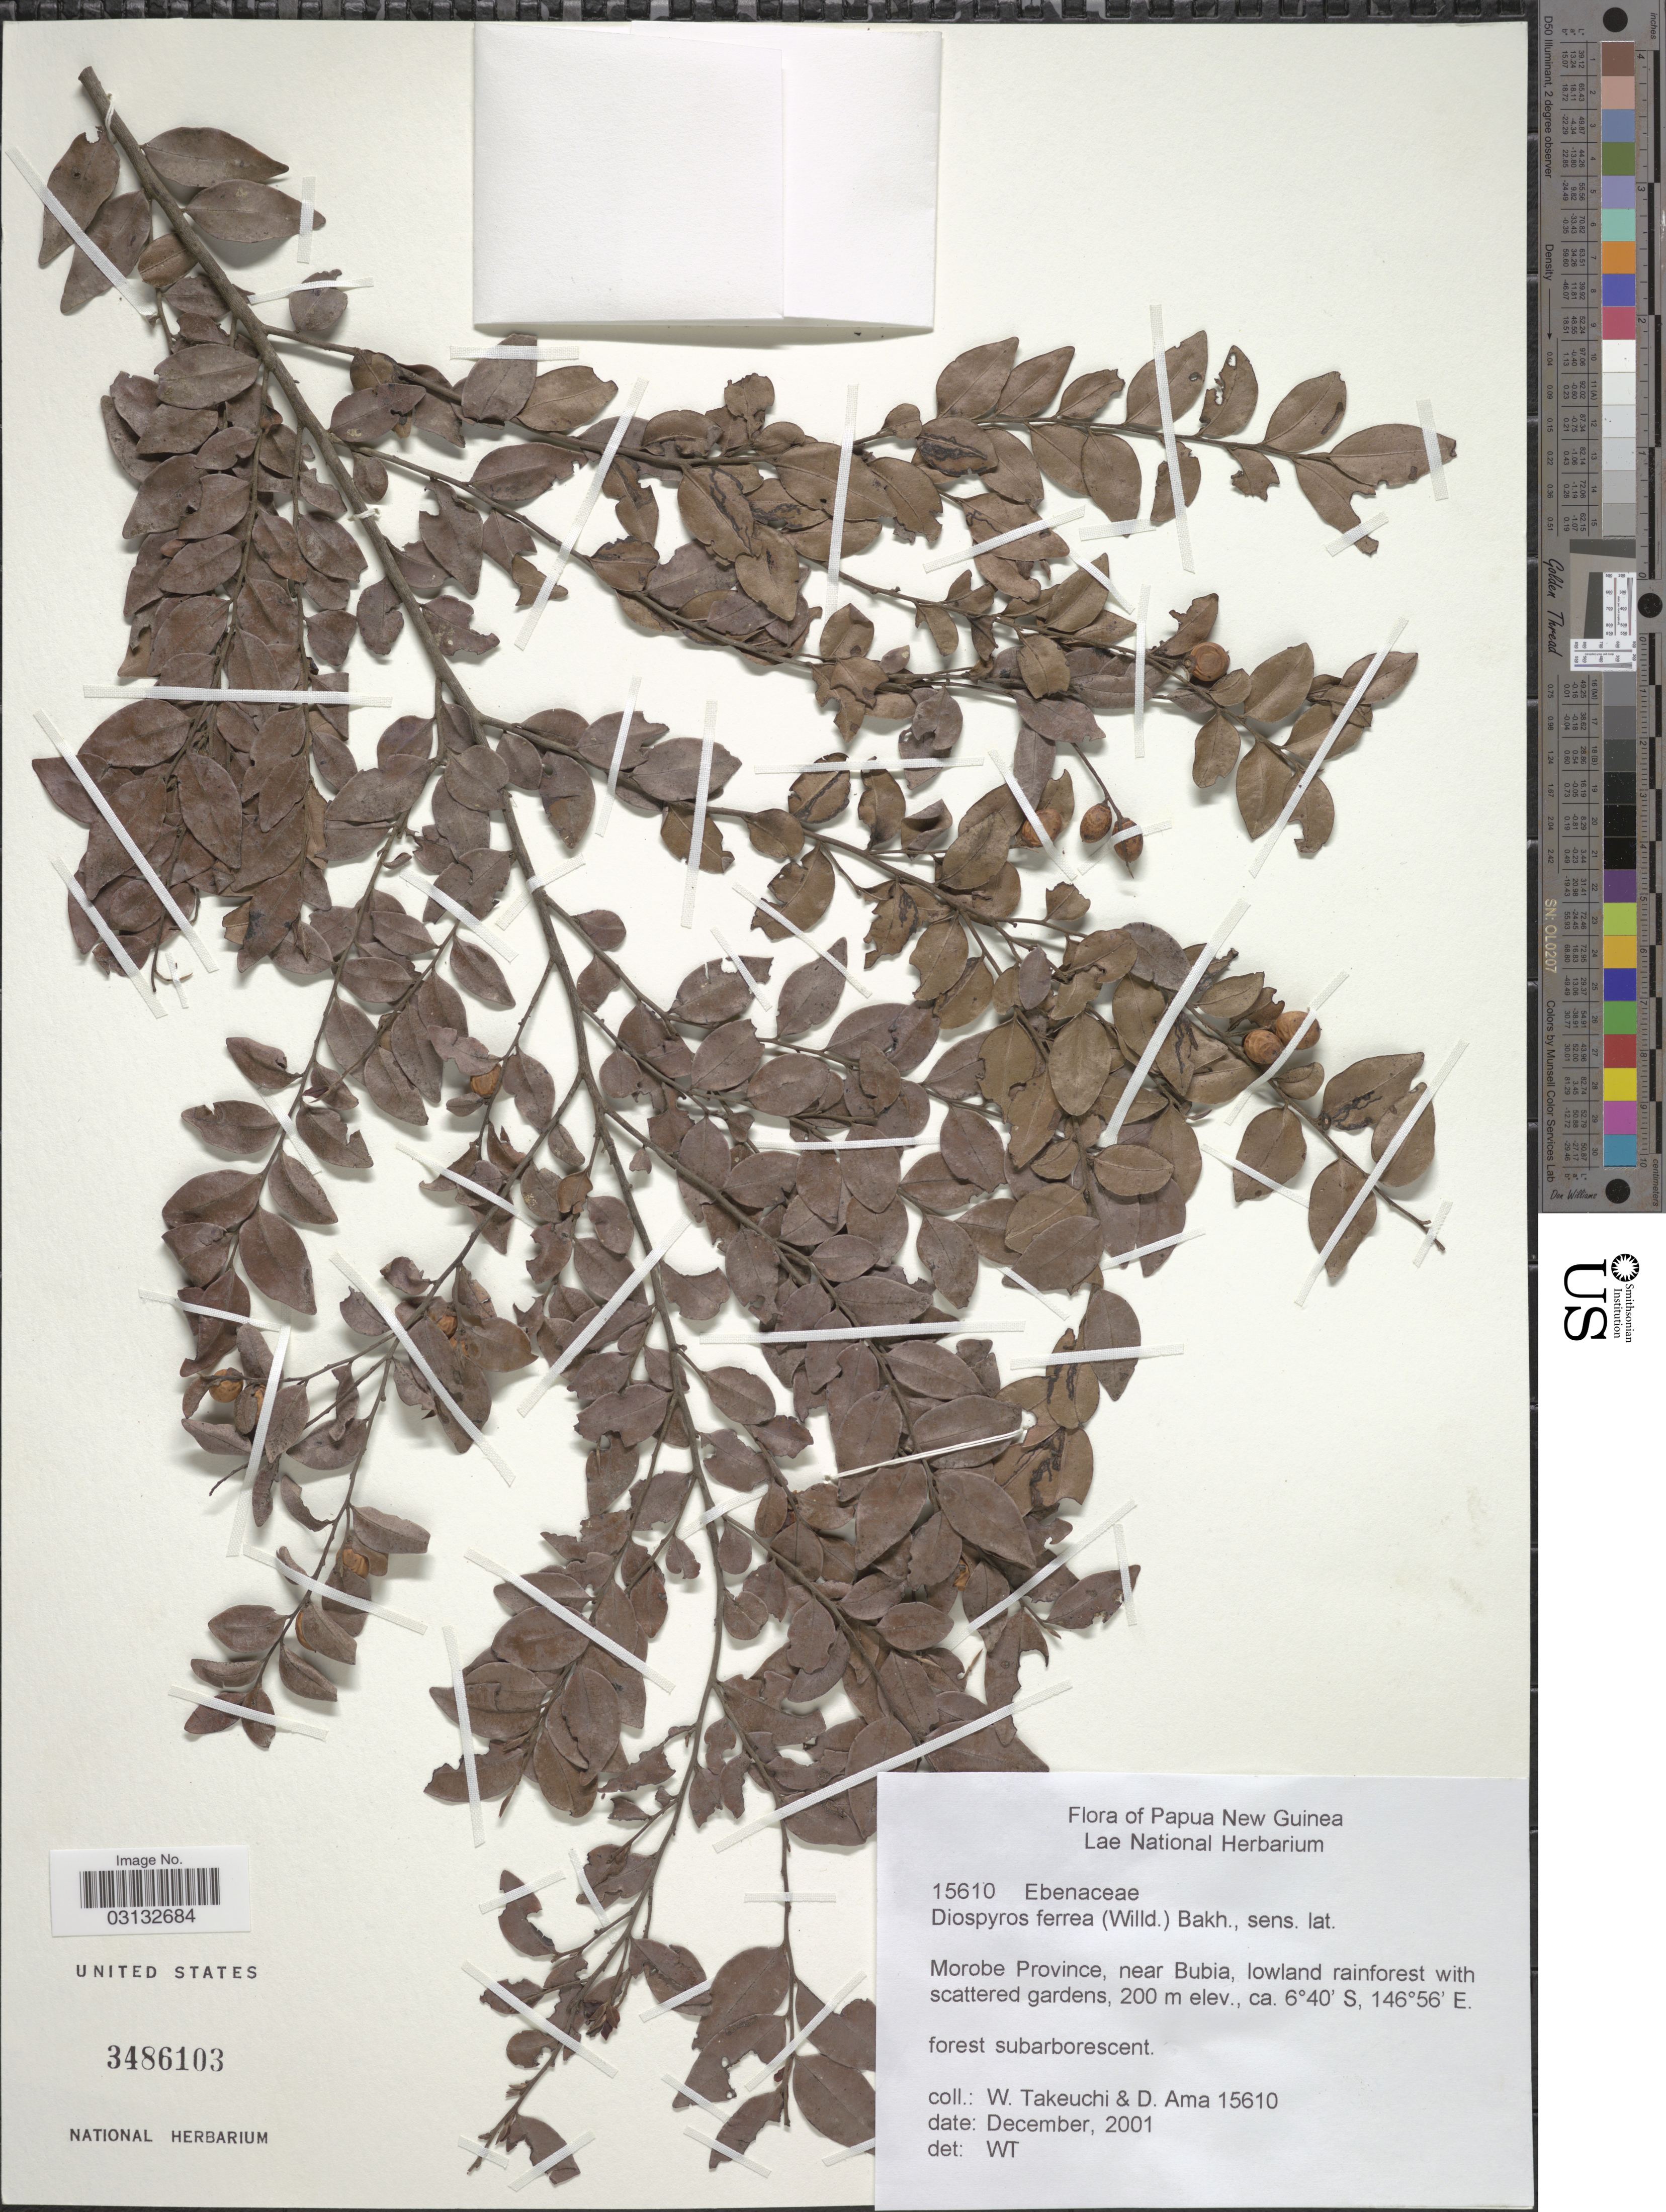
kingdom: Plantae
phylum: Tracheophyta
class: Magnoliopsida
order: Ericales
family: Ebenaceae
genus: Diospyros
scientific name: Diospyros ferrea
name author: (Willd.) Bakh.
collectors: W. Takeuchi & D. Ama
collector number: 15610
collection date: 2001-12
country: Papua New Guinea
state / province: Morobe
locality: Morobe Province, near Bubia.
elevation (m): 200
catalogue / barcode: US 3486103